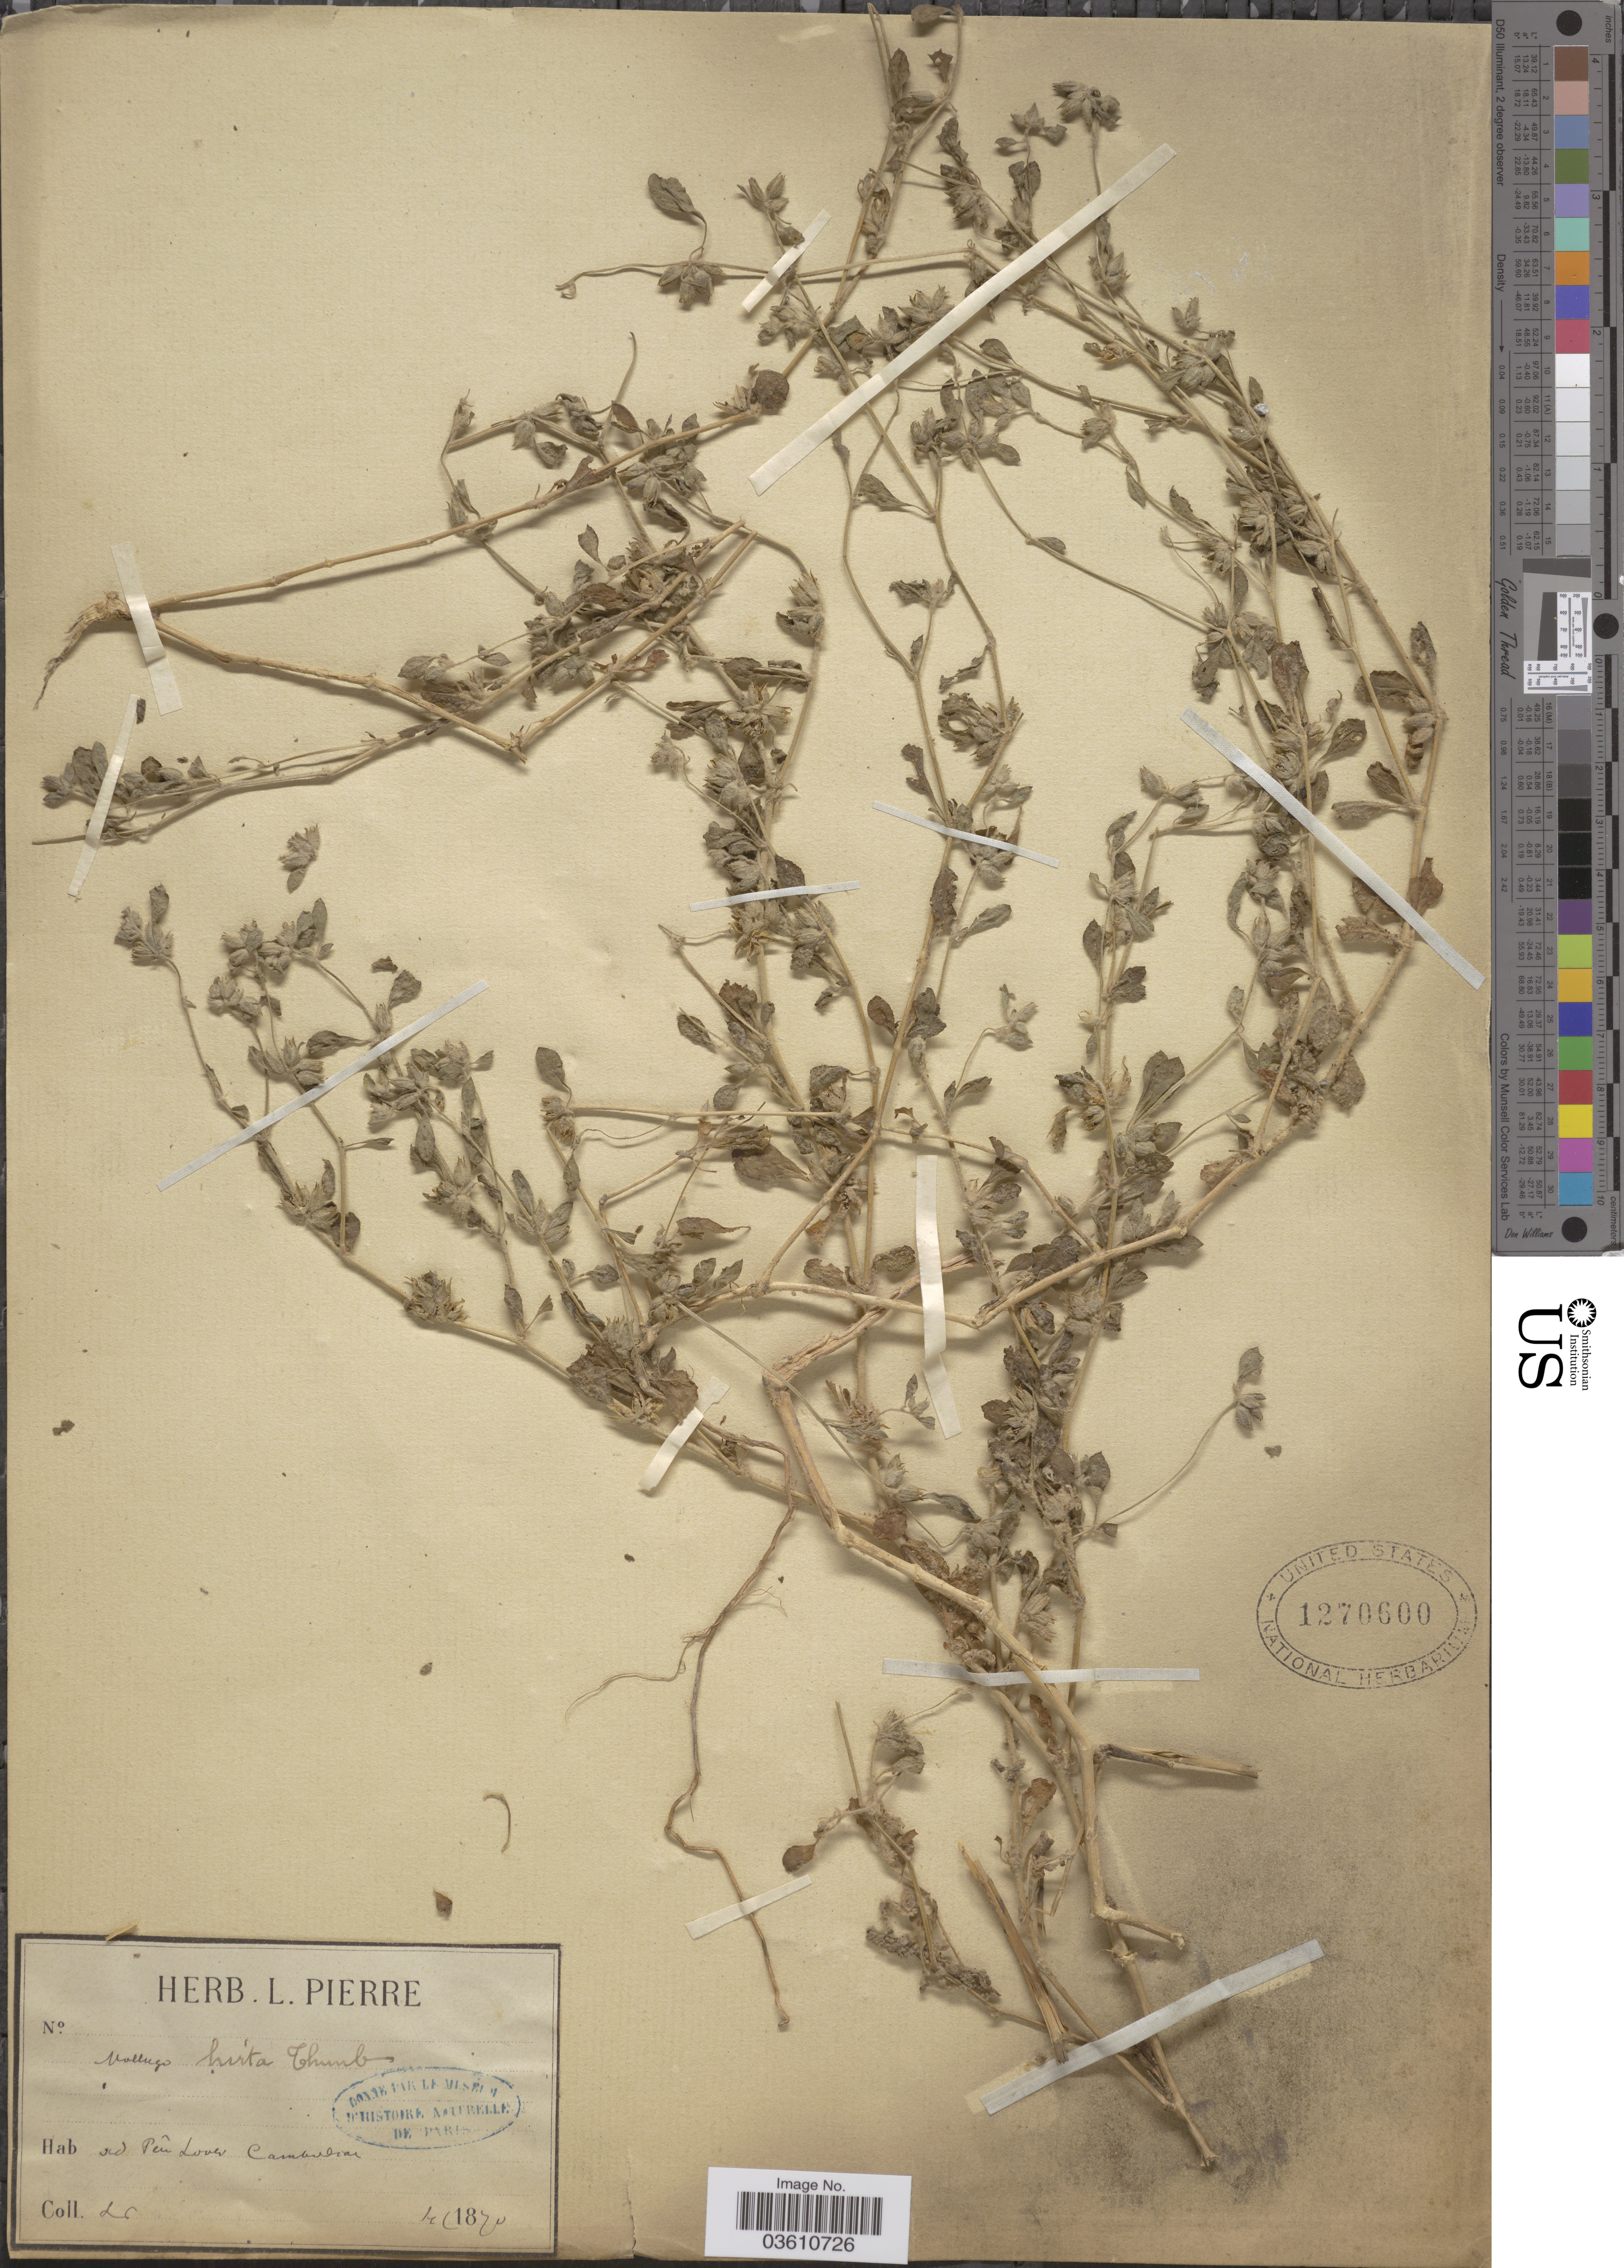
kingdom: Plantae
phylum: Tracheophyta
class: Magnoliopsida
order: Caryophyllales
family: Molluginaceae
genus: Glinus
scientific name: Glinus lotoides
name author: L.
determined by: Strong, Mark T., (BOT), Smithsonian Institution - National Museum of Natural History (UNITED STATES)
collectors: L. Pierre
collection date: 1870-04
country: Cambodia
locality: Ad Pen Love Cambodia. [interpreted]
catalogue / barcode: US 1270600